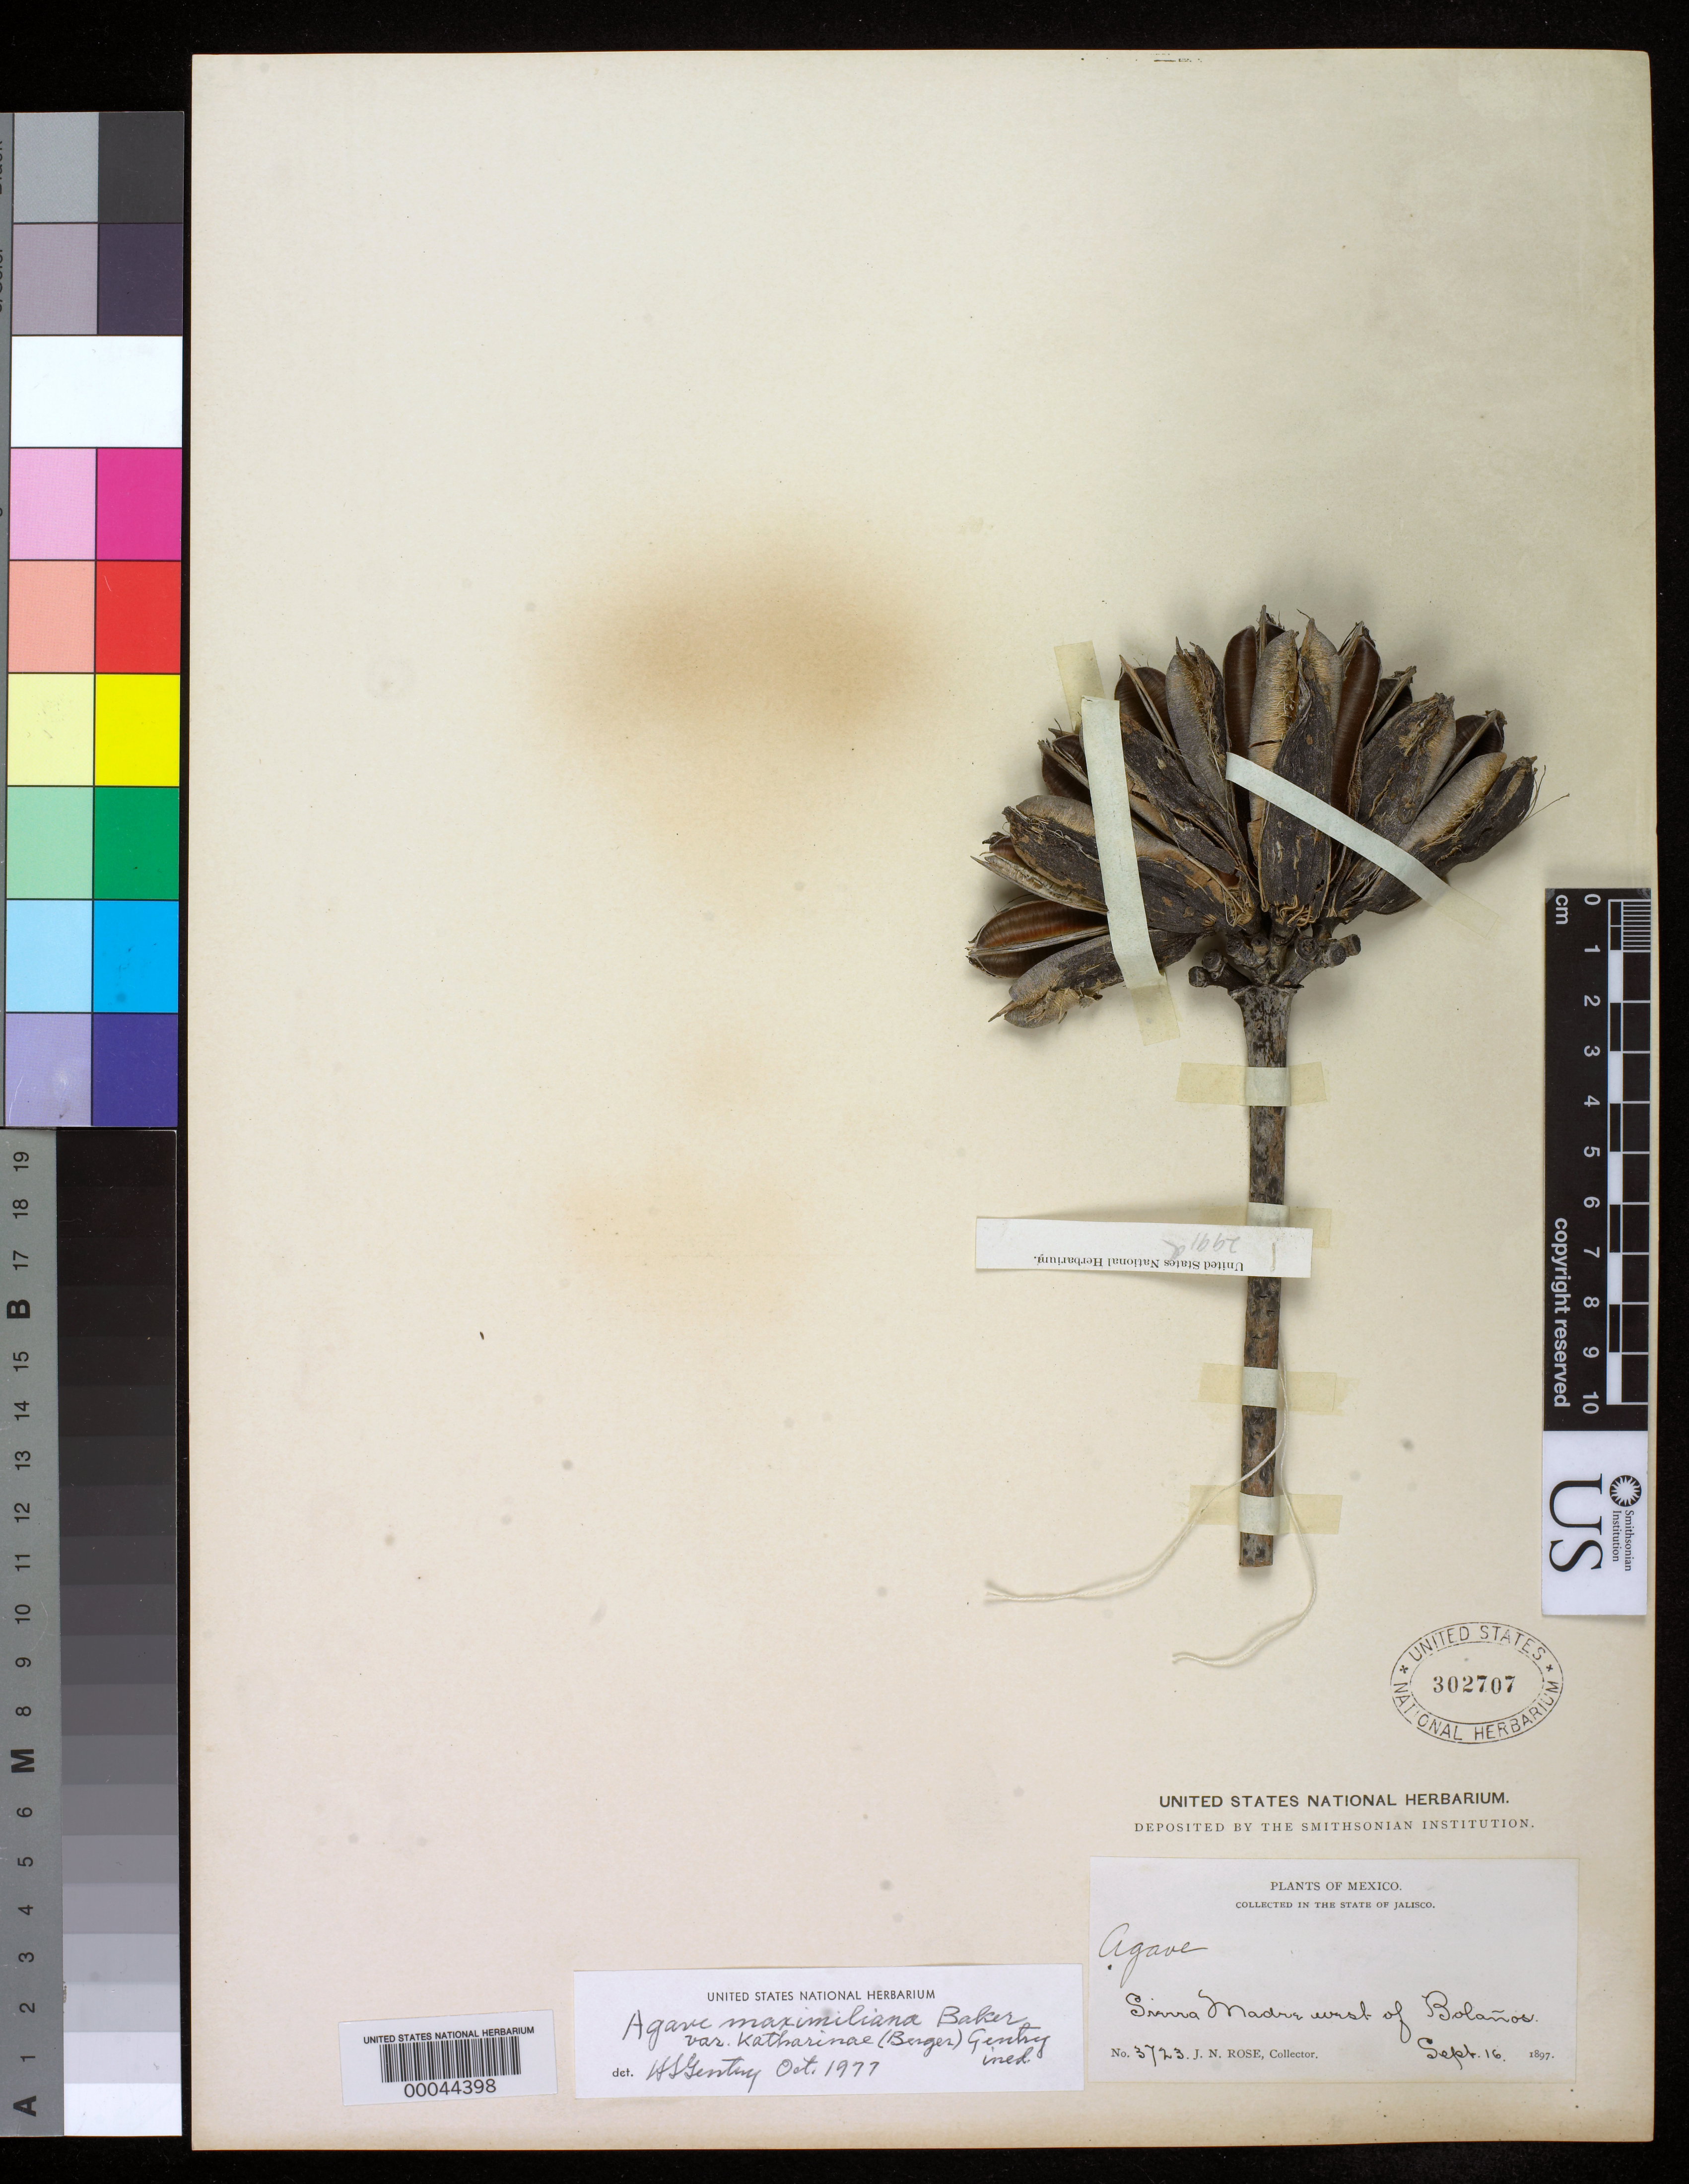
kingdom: Plantae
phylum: Tracheophyta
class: Liliopsida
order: Asparagales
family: Asparagaceae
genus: Agave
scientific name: Agave maximiliana var. katherinae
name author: (A. Berger) Gentry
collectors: J. N. Rose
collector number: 3723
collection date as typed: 16 Sep 1897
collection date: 1897-09-16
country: Mexico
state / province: Jalisco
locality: Sierra Madre W of Bolanos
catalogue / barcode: US 302707